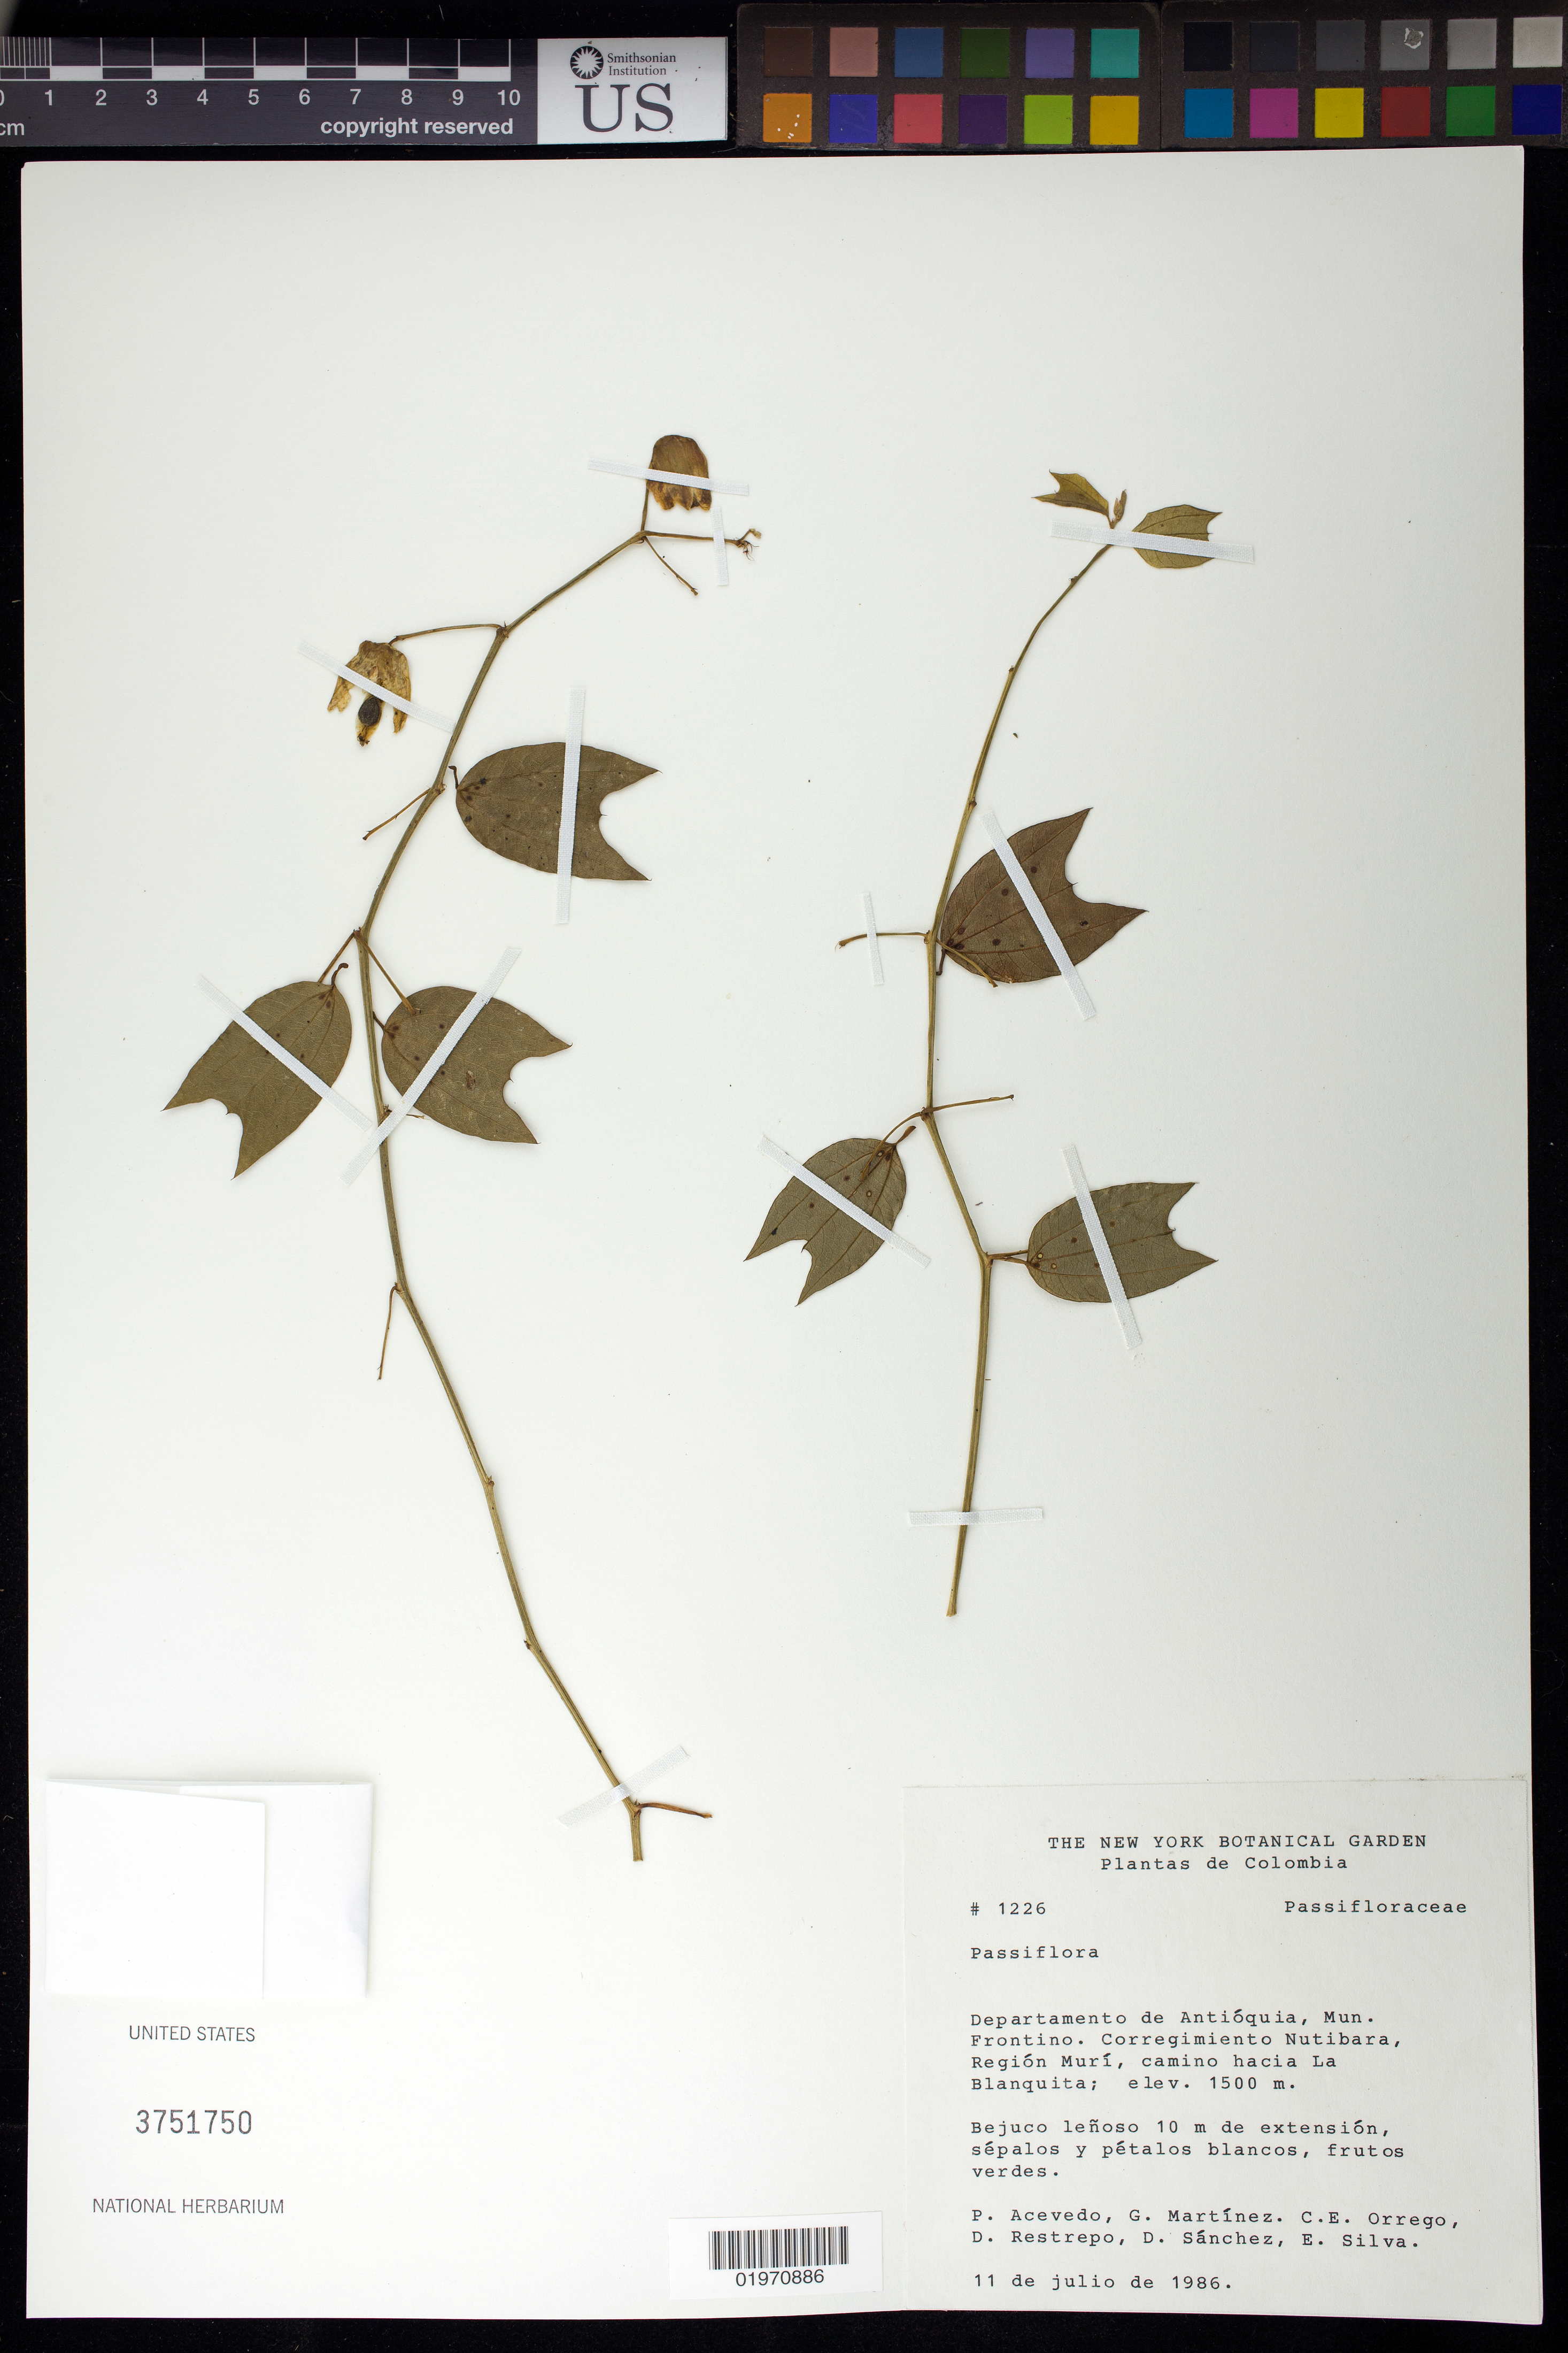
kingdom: Plantae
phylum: Tracheophyta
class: Magnoliopsida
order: Malpighiales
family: Passifloraceae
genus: Passiflora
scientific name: Passiflora sp.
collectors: P. Acevedo-Rodr., D. Sanchez, D. Restrepo, G. Martinez, E. Silva & C. Orrego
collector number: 1226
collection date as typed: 11 Jul 1986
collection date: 1986-07-11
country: Colombia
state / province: Antioquia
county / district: Frontino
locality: Depart. Antioquia; Municipio Frontino; corregimiento Nutibara, camino hacia La Blanquita Region Murri (Cuevas).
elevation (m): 1500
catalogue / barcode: US 3751750